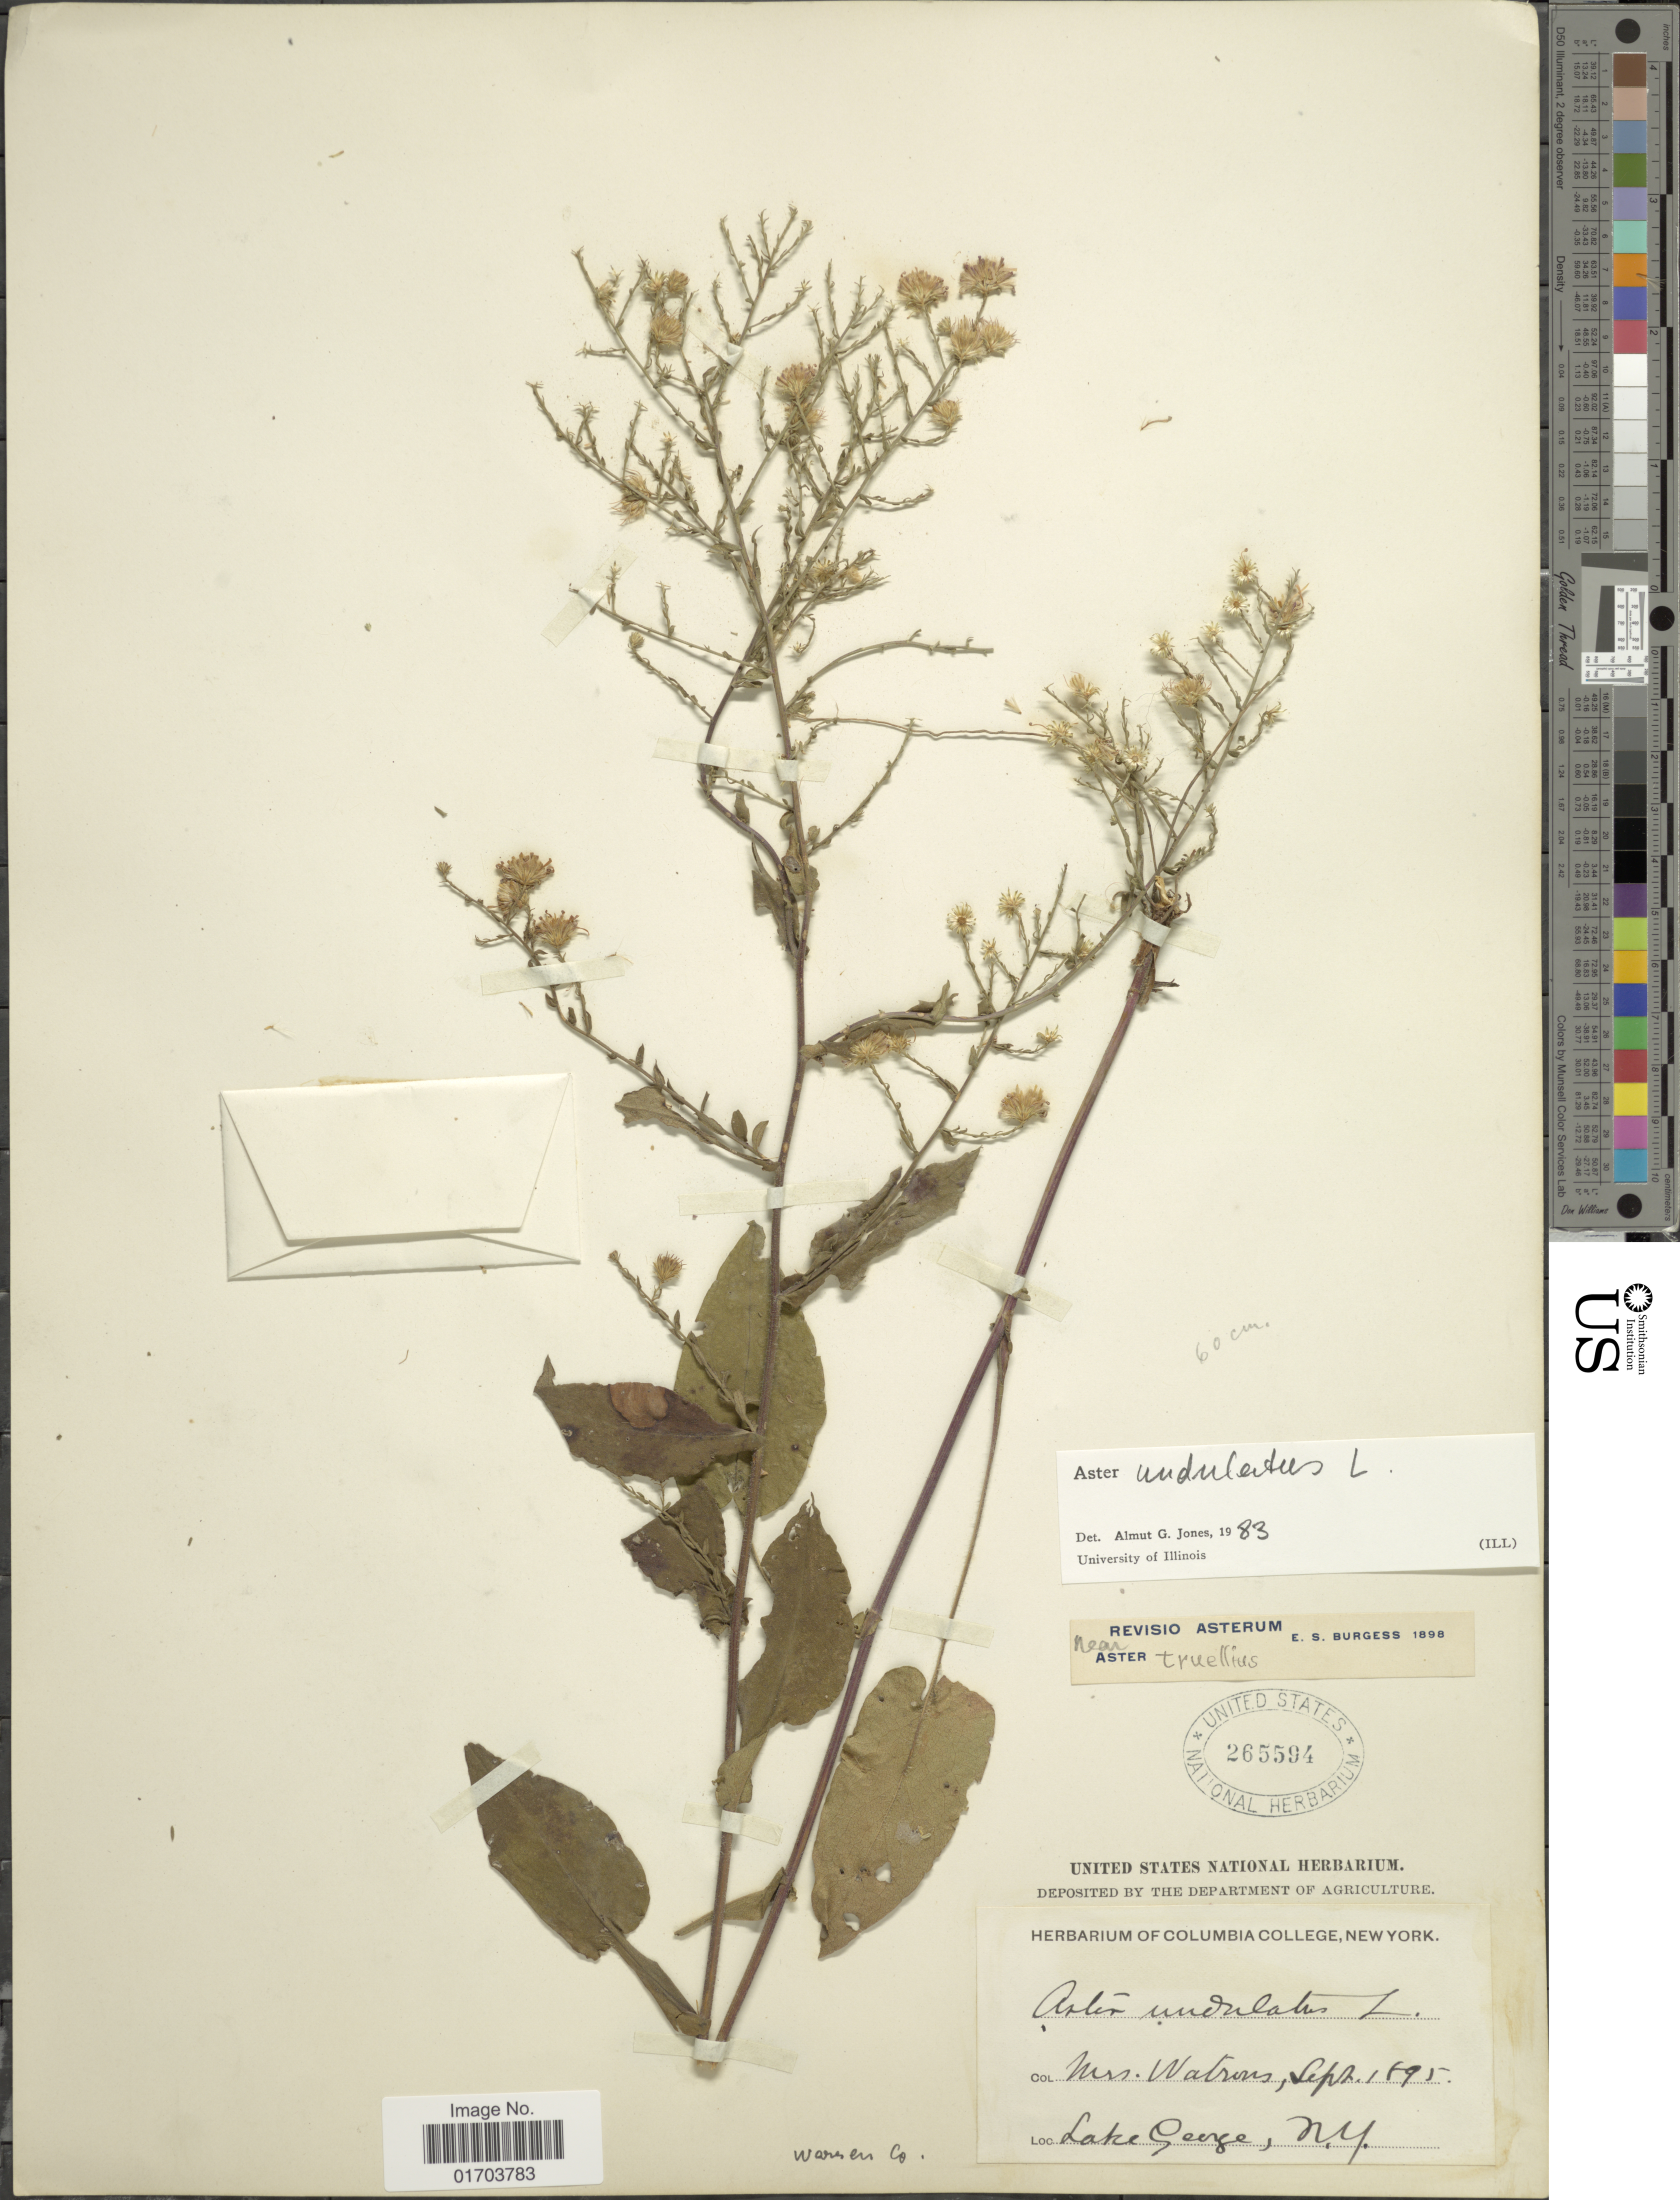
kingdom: Plantae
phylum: Tracheophyta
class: Magnoliopsida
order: Asterales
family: Asteraceae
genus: Symphyotrichum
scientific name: Symphyotrichum undulatum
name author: (L.) G.L. Nesom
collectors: Watrous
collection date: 1895-09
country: United States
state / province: New York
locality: Lake George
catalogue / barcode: US 265594